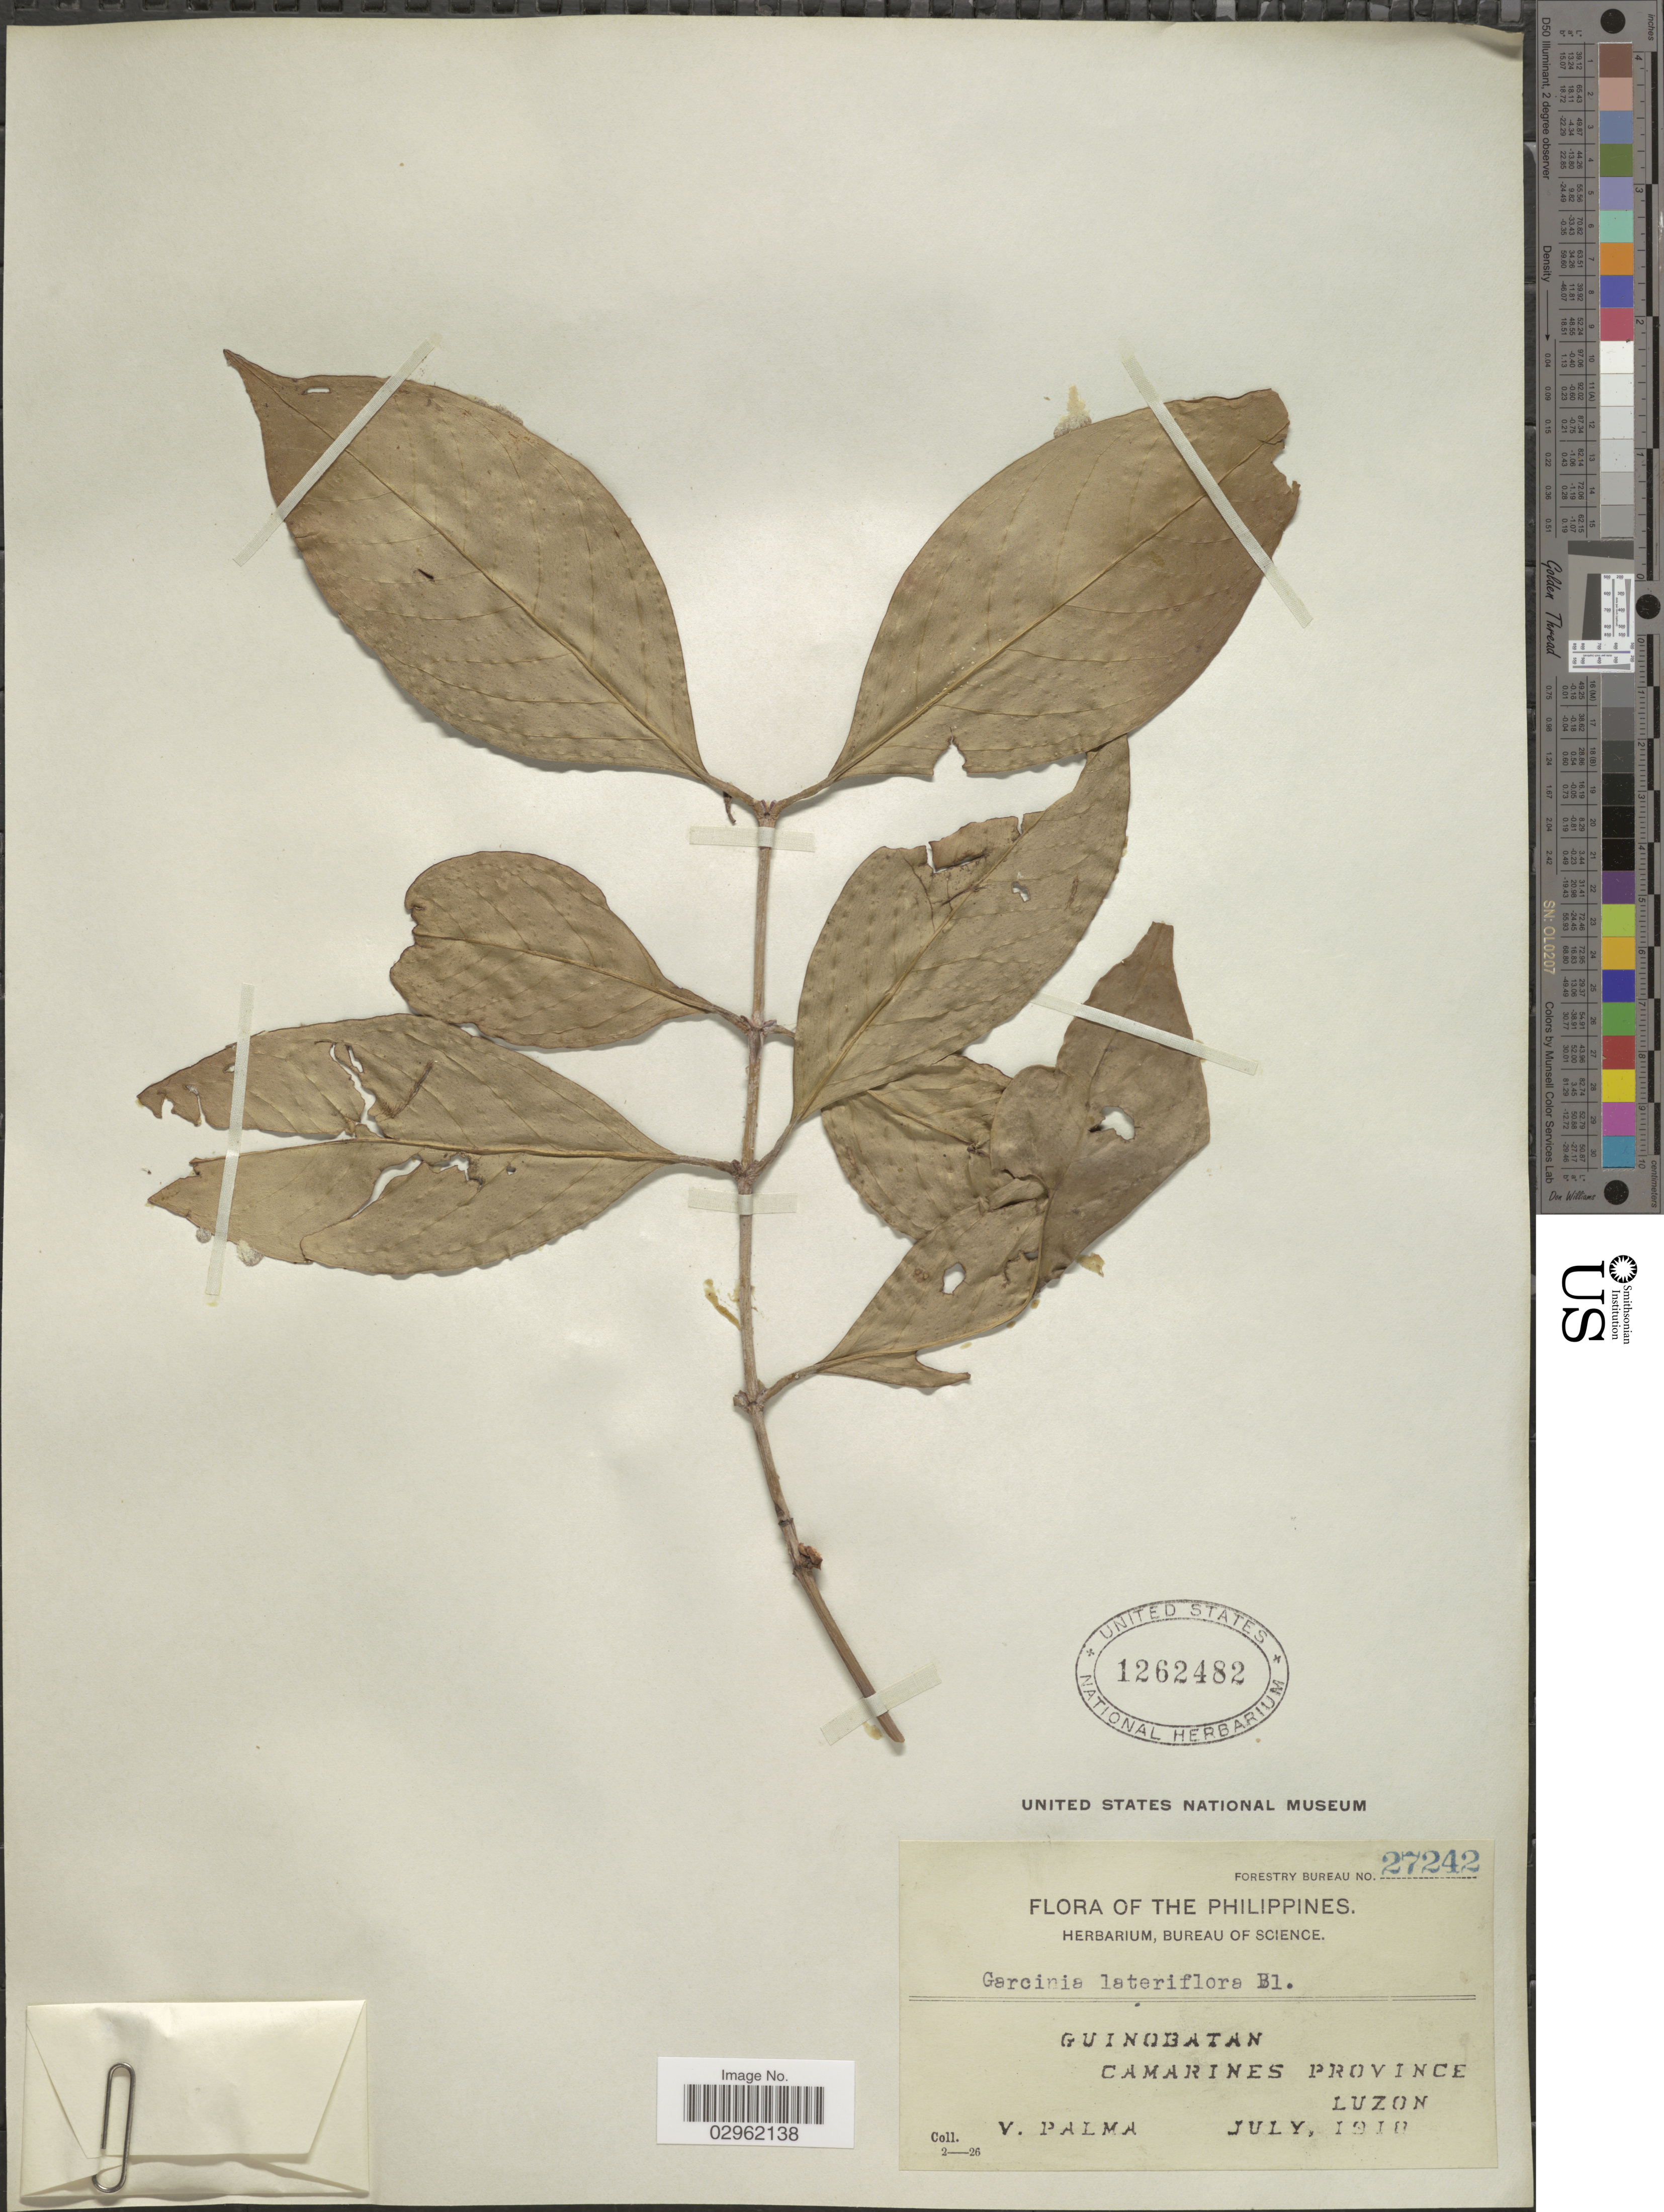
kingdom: Plantae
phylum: Tracheophyta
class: Magnoliopsida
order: Malpighiales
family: Clusiaceae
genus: Garcinia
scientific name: Garcinia lateriflora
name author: Blume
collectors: V. Palma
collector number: Forestry Bureau 27242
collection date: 1918-07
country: Philippines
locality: Guinobatan. Camarines Province. Luzon.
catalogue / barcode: US 1262482